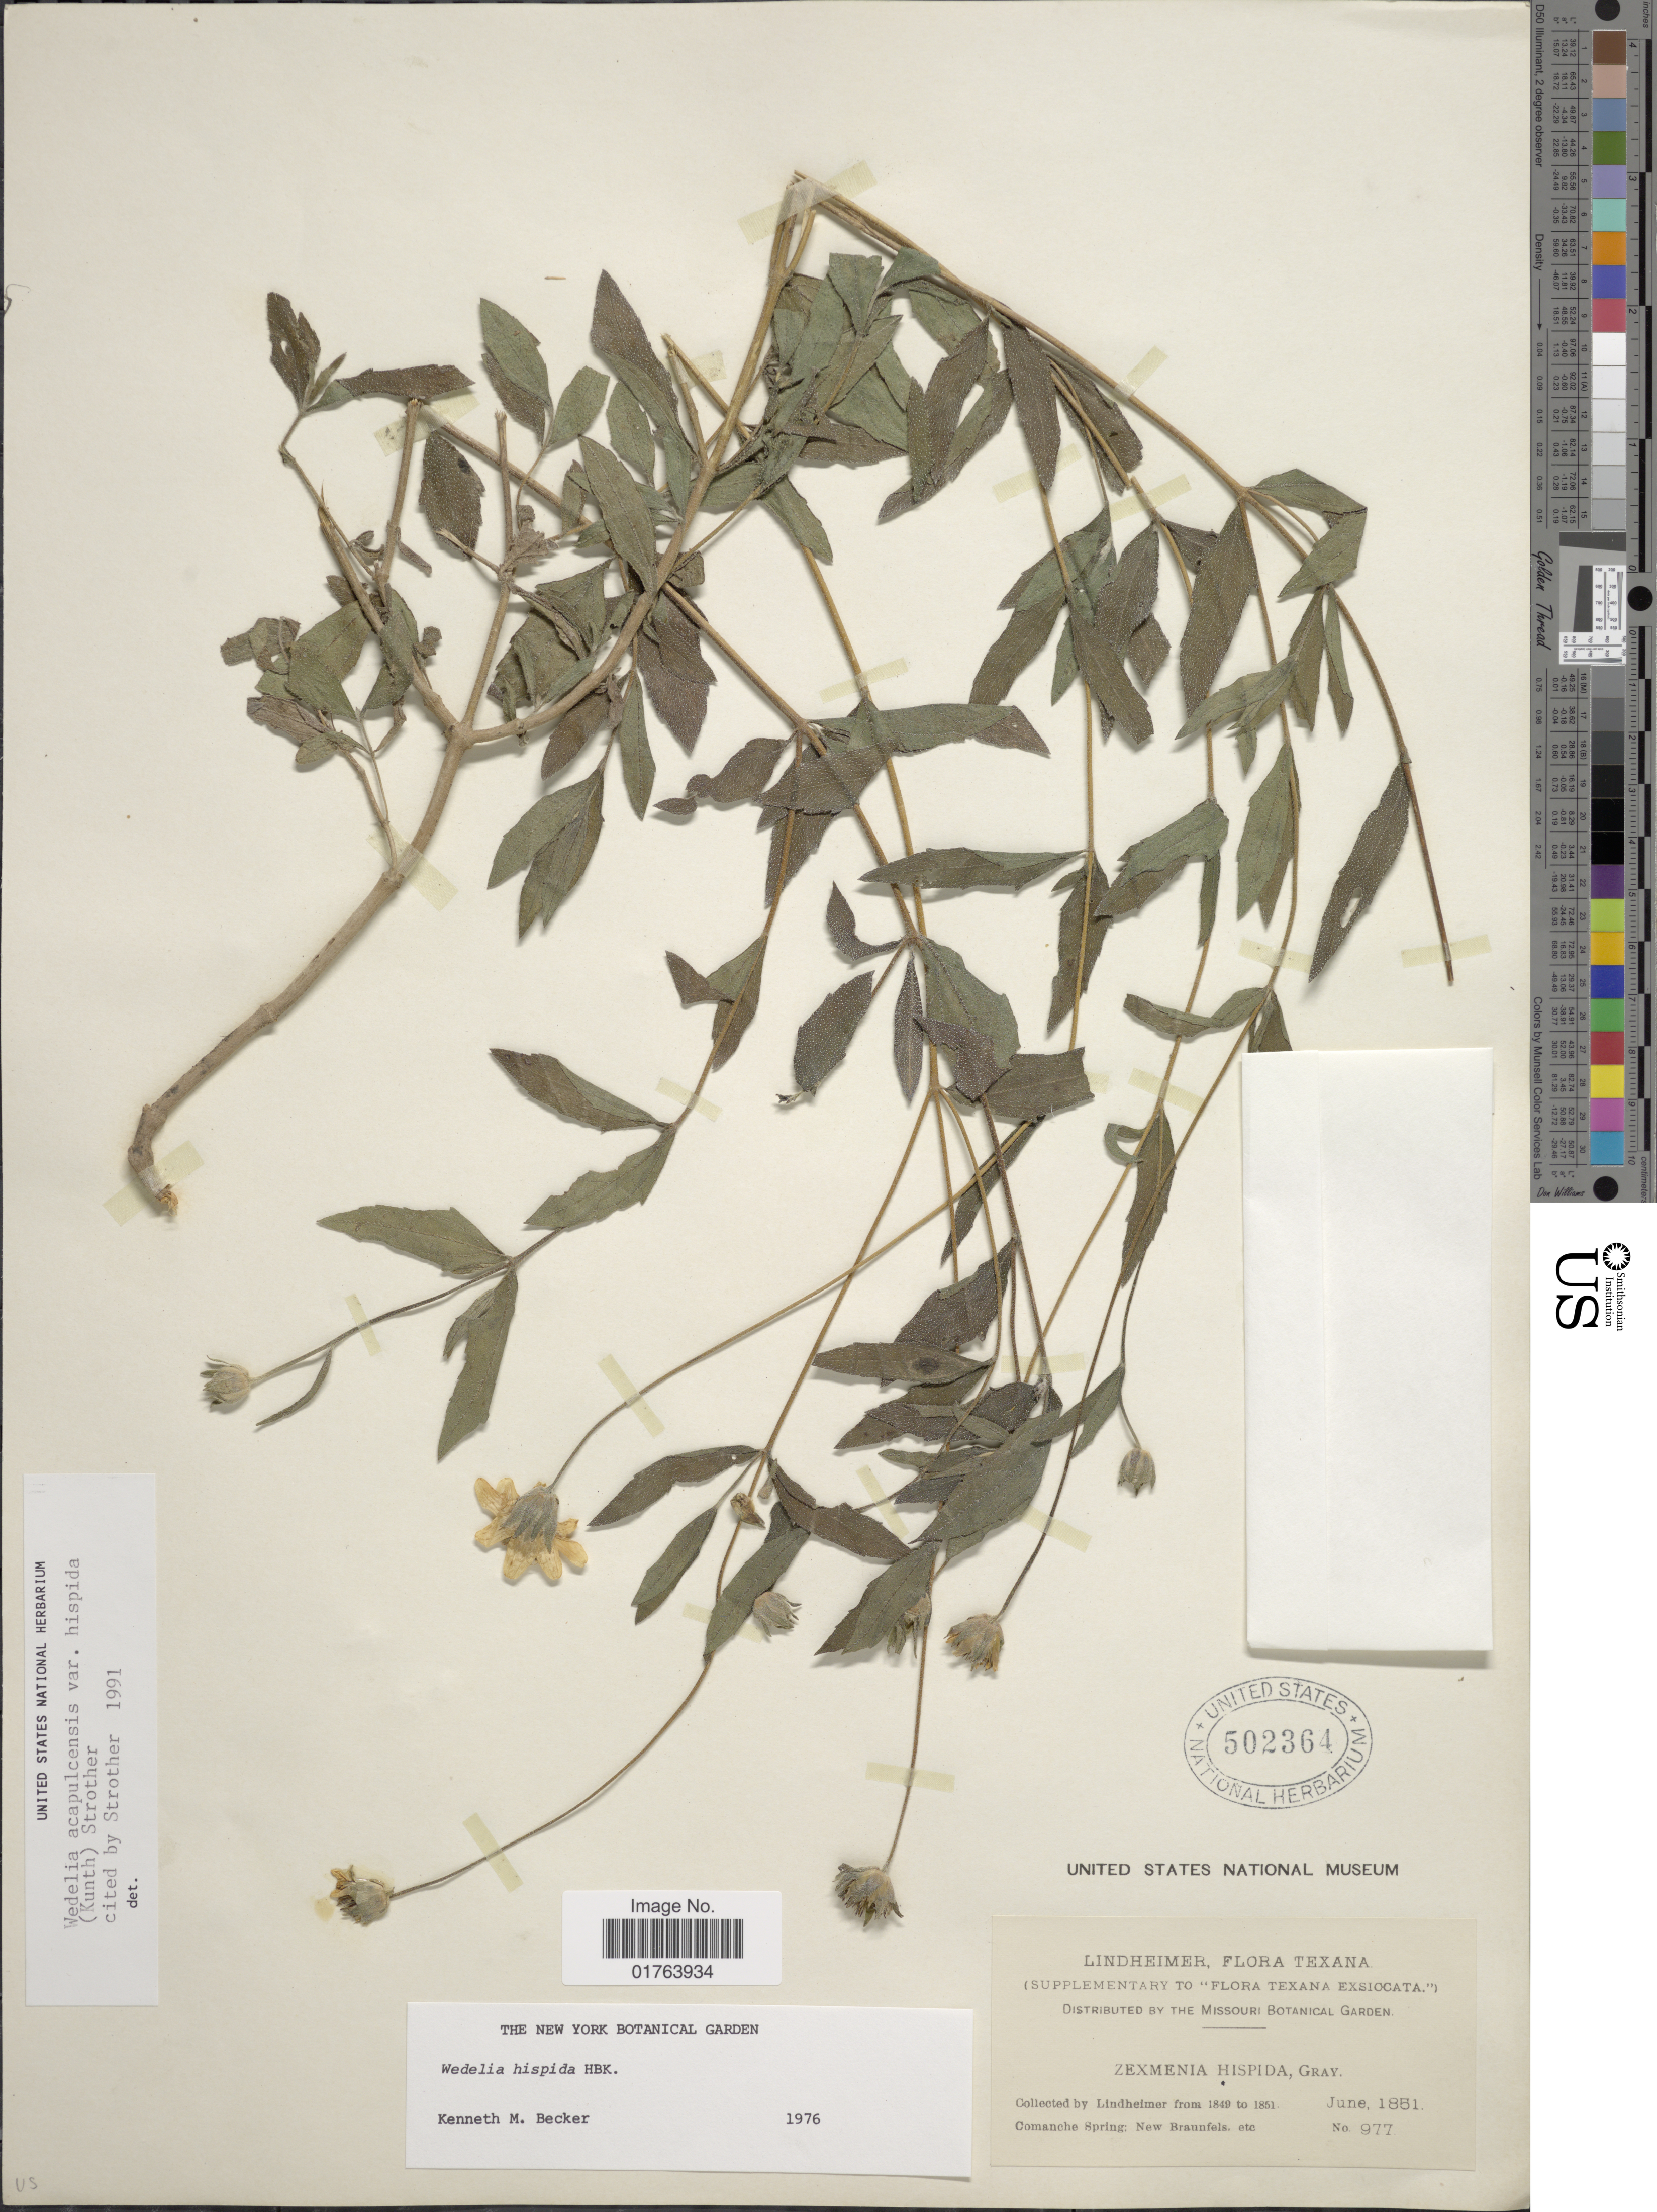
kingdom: Plantae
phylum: Tracheophyta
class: Magnoliopsida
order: Asterales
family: Asteraceae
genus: Wedelia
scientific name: Wedelia acapulcensis var. hispida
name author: (Kunth) Strother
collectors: -. Lindheimer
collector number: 977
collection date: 1851-06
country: United States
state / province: Texas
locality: Comanche Spring: New Braunfels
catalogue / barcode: US 502364